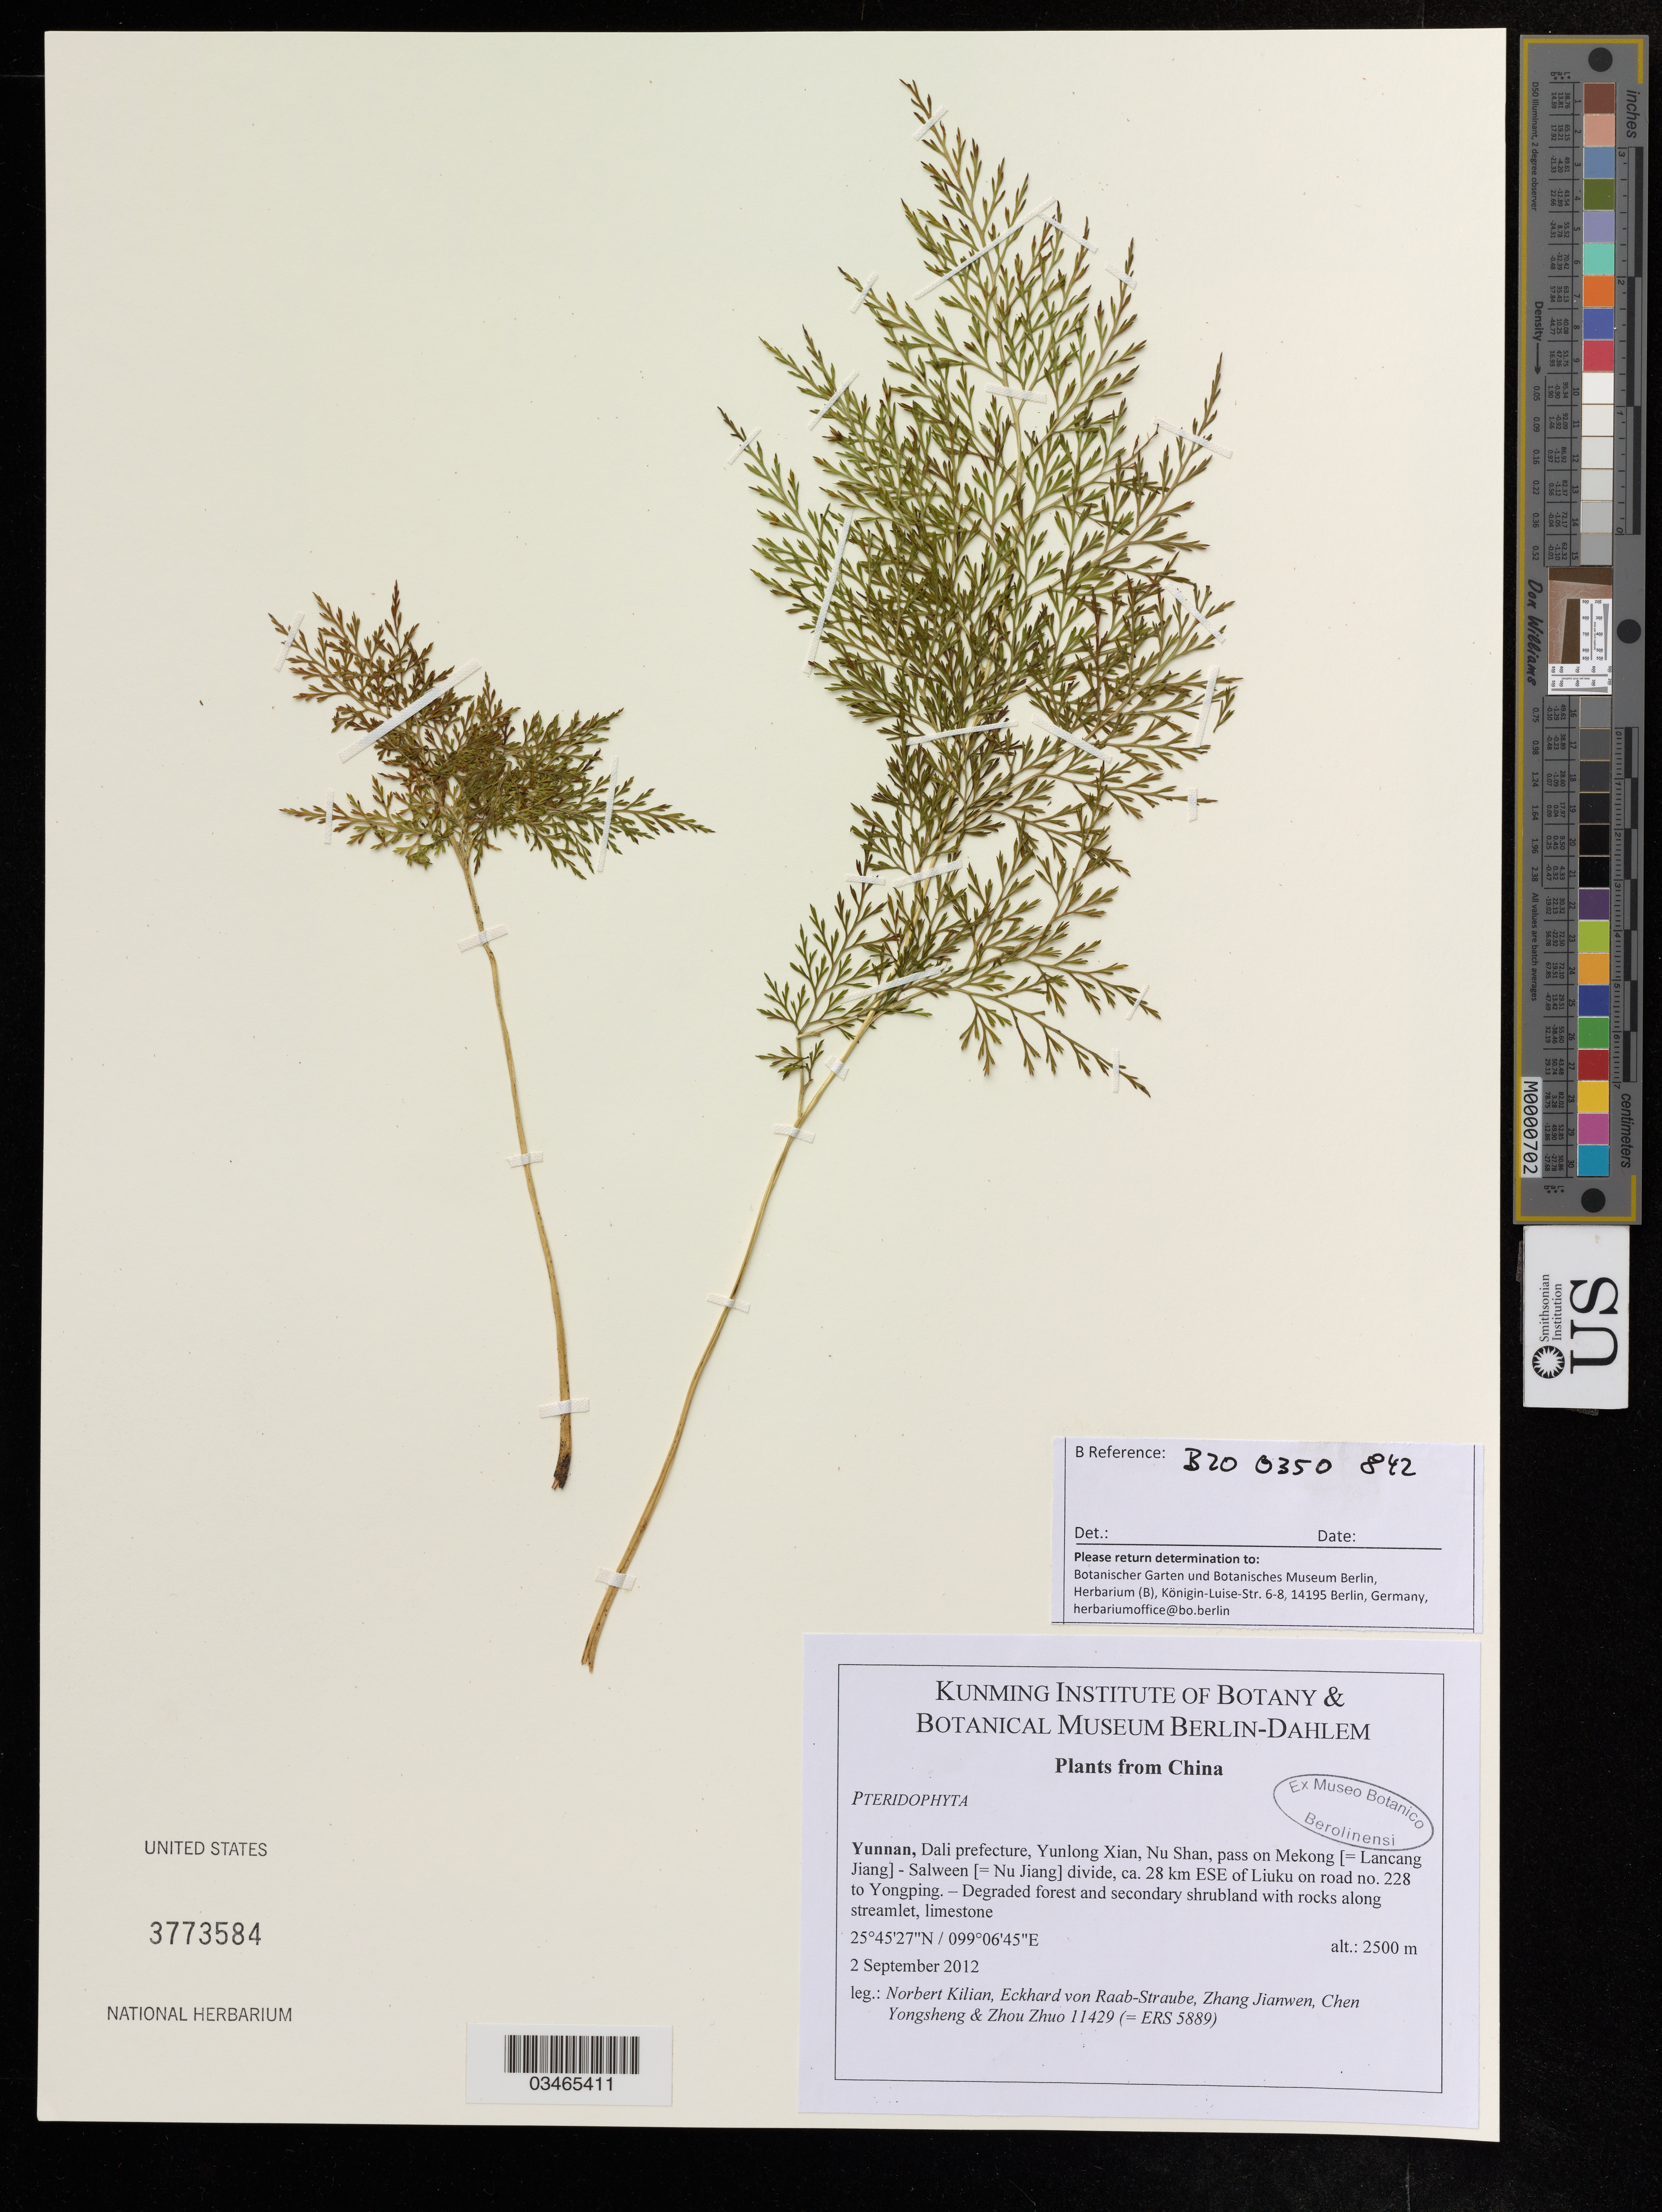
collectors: N. Kilian & E. Raab-Straube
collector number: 11429 (ERS 5889)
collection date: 2012-09-02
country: China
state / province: Yunnan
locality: Dali prefecture, Yunlong Xian, Nu Shan, pass on Melong [=Lancang Jiang] - Salween [=Nu Jiang] divide, ca. 28 km ESE of Liuku on road no. 228 to Yongping.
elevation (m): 2500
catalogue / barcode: US 3773584